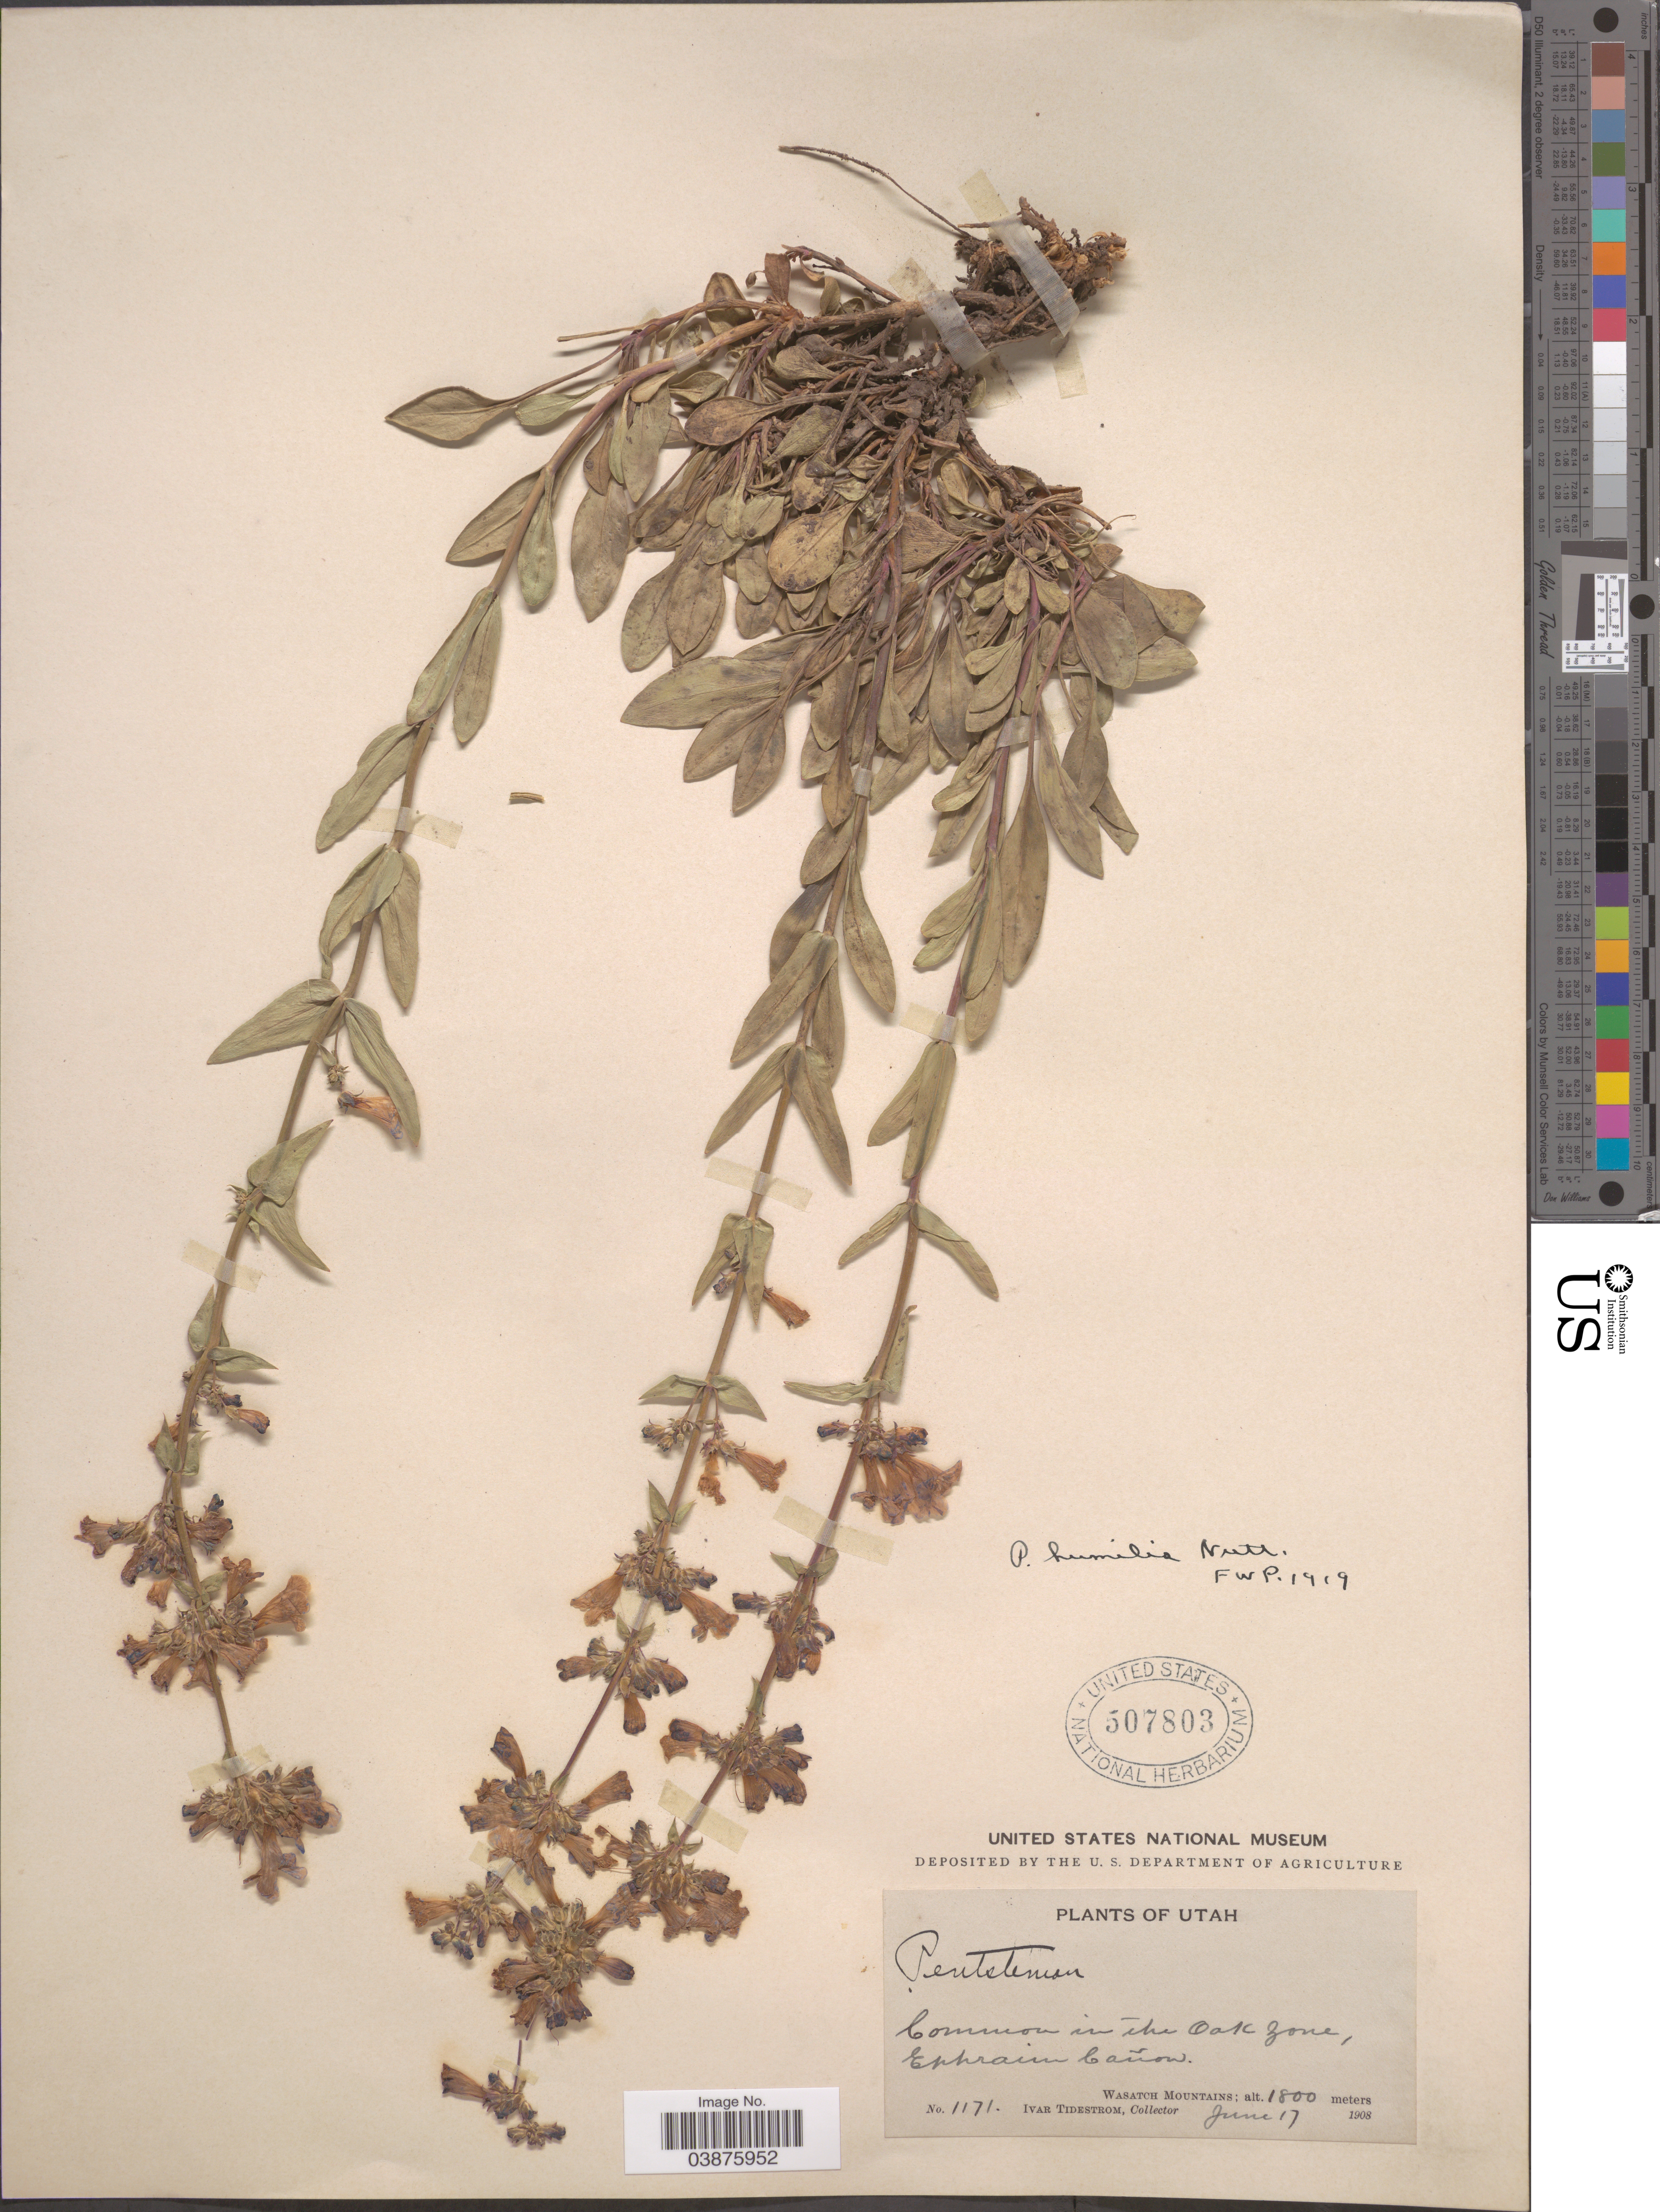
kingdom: Plantae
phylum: Tracheophyta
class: Magnoliopsida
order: Lamiales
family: Plantaginaceae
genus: Penstemon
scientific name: Penstemon humilis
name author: Nutt. ex A. Gray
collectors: I. F. Tidestrom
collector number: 1171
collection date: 1908-06-17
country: United States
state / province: Utah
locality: In the Oak Zone, Ephraim Cañon. Wasatch Mountains.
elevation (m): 1800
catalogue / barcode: US 507803